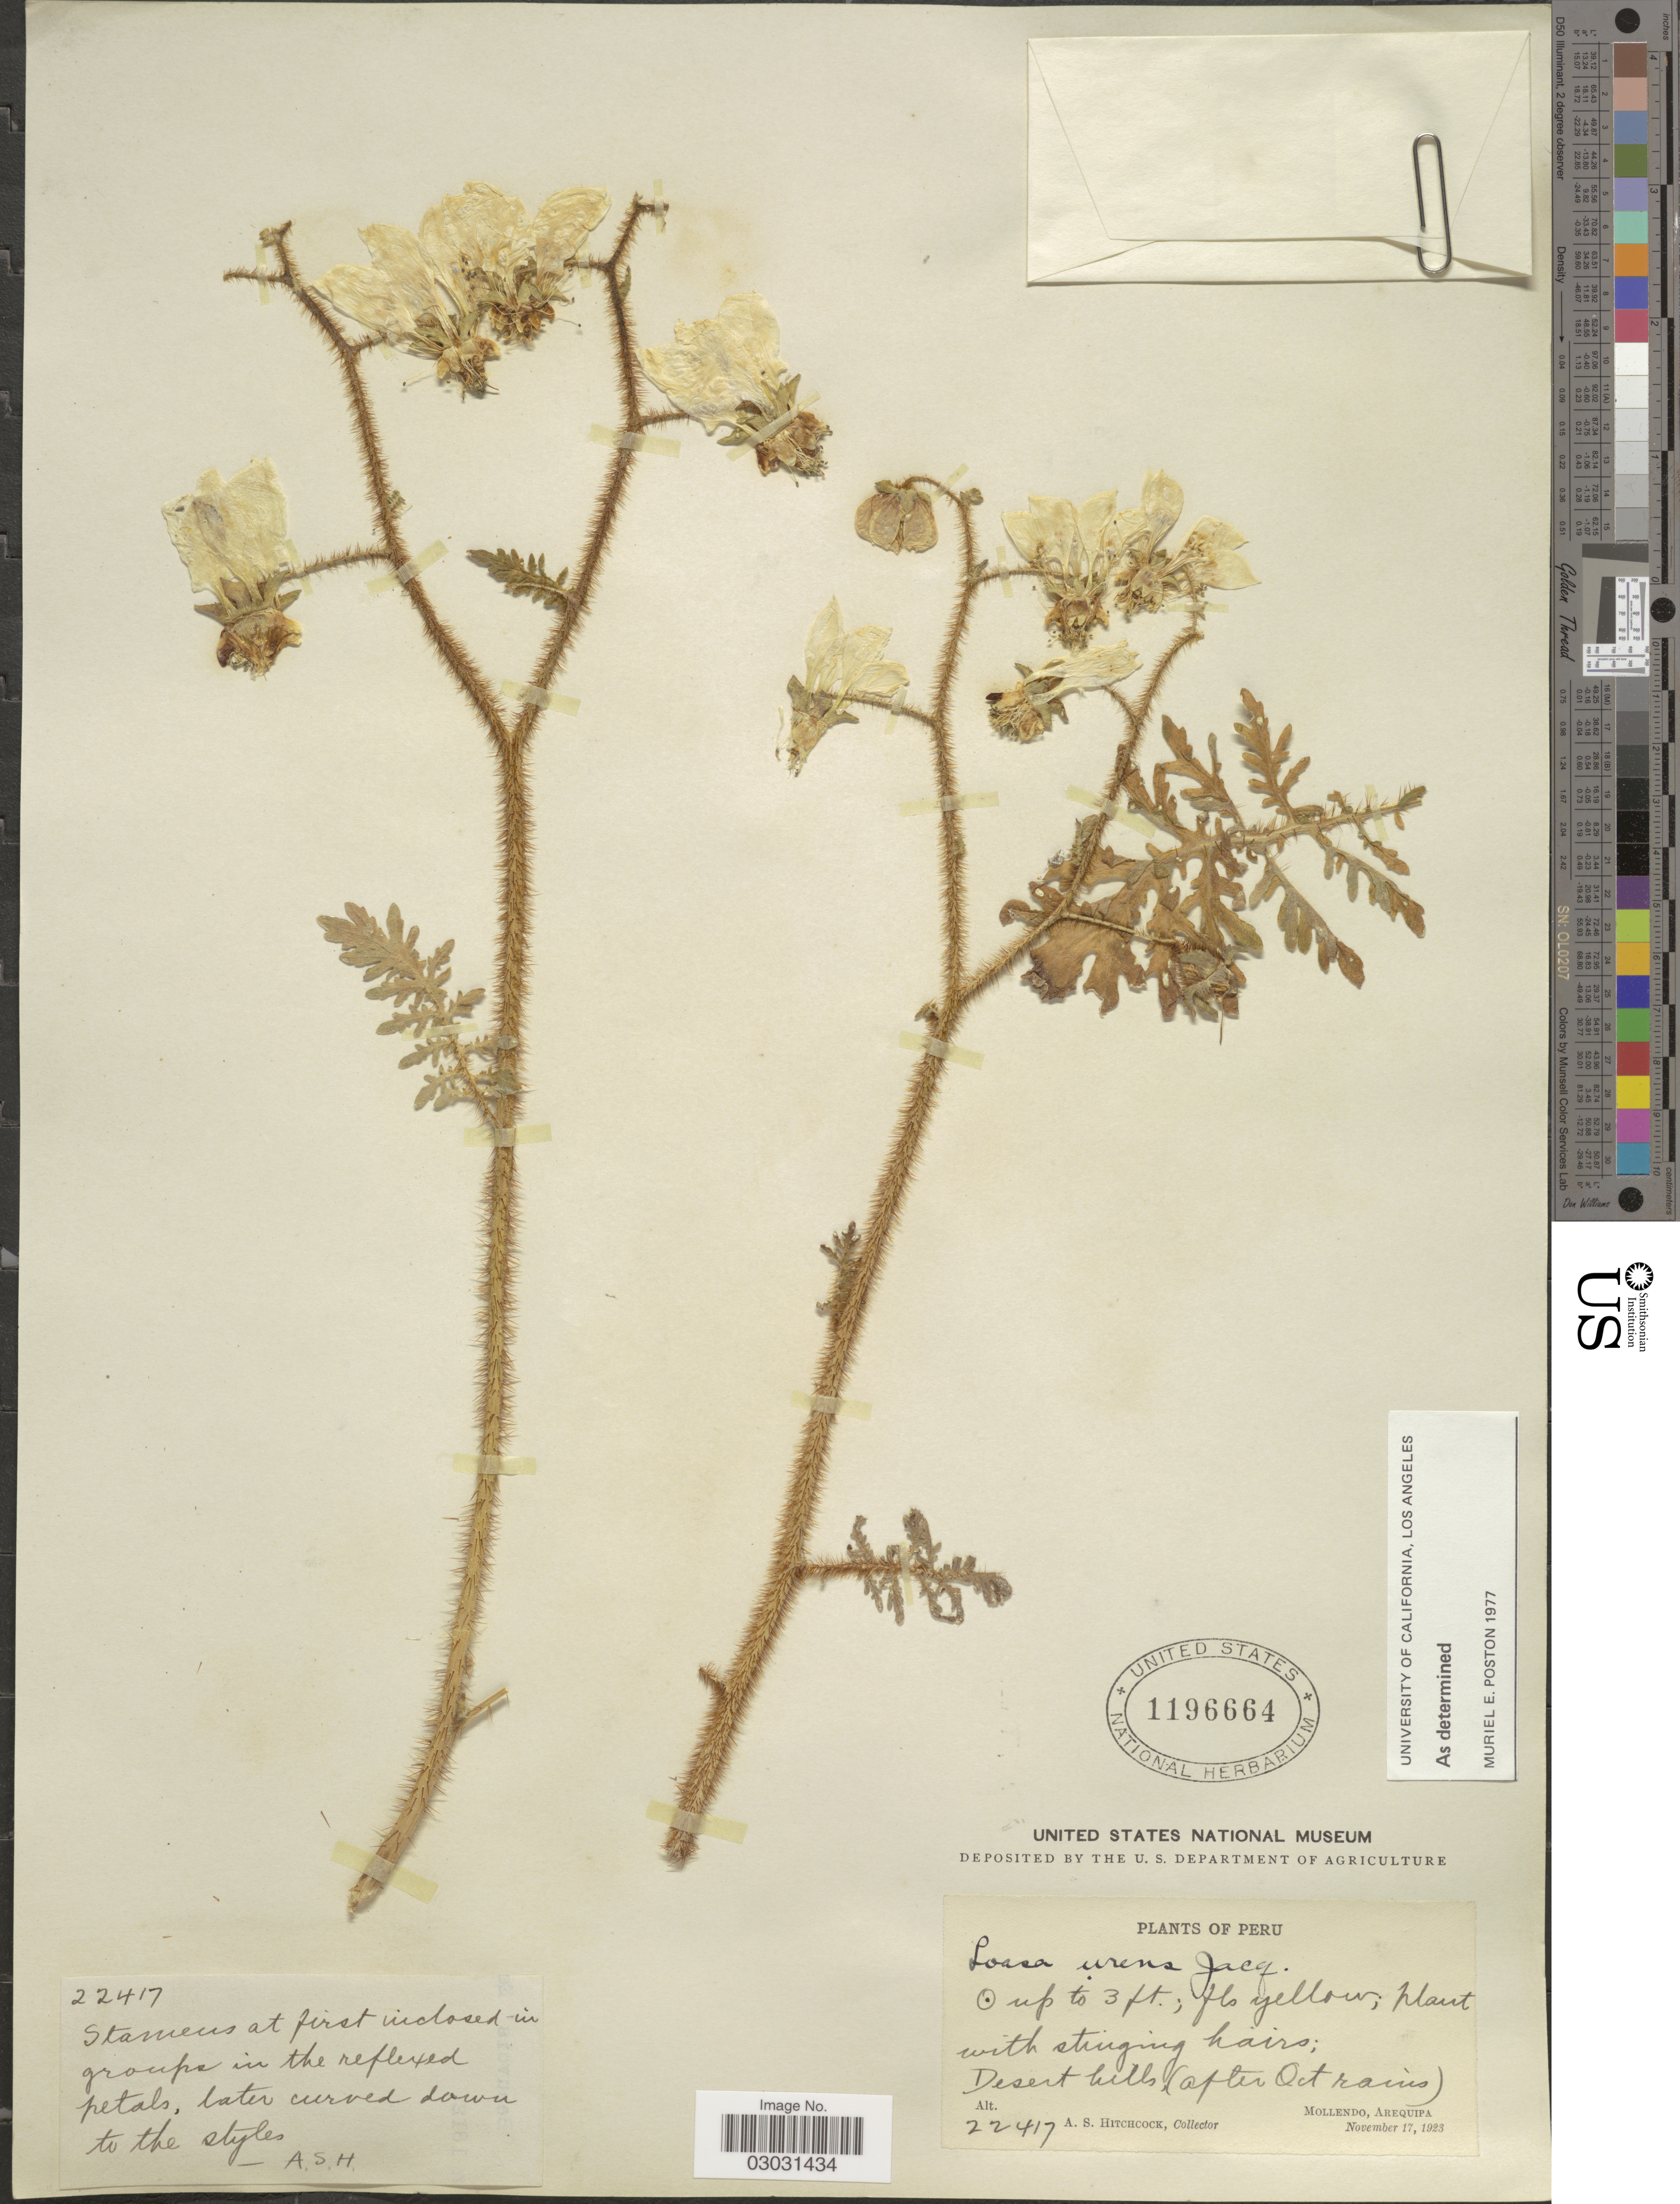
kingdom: Plantae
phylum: Tracheophyta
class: Magnoliopsida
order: Cornales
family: Loasaceae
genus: Nasa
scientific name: Nasa urens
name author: (Jacq.) Weigand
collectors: A. S. Hitchcock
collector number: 22417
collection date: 1923-11-17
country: Peru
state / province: Arequipa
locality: Desert hills (after Oct rains). Mollendo.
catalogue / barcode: US 1196664